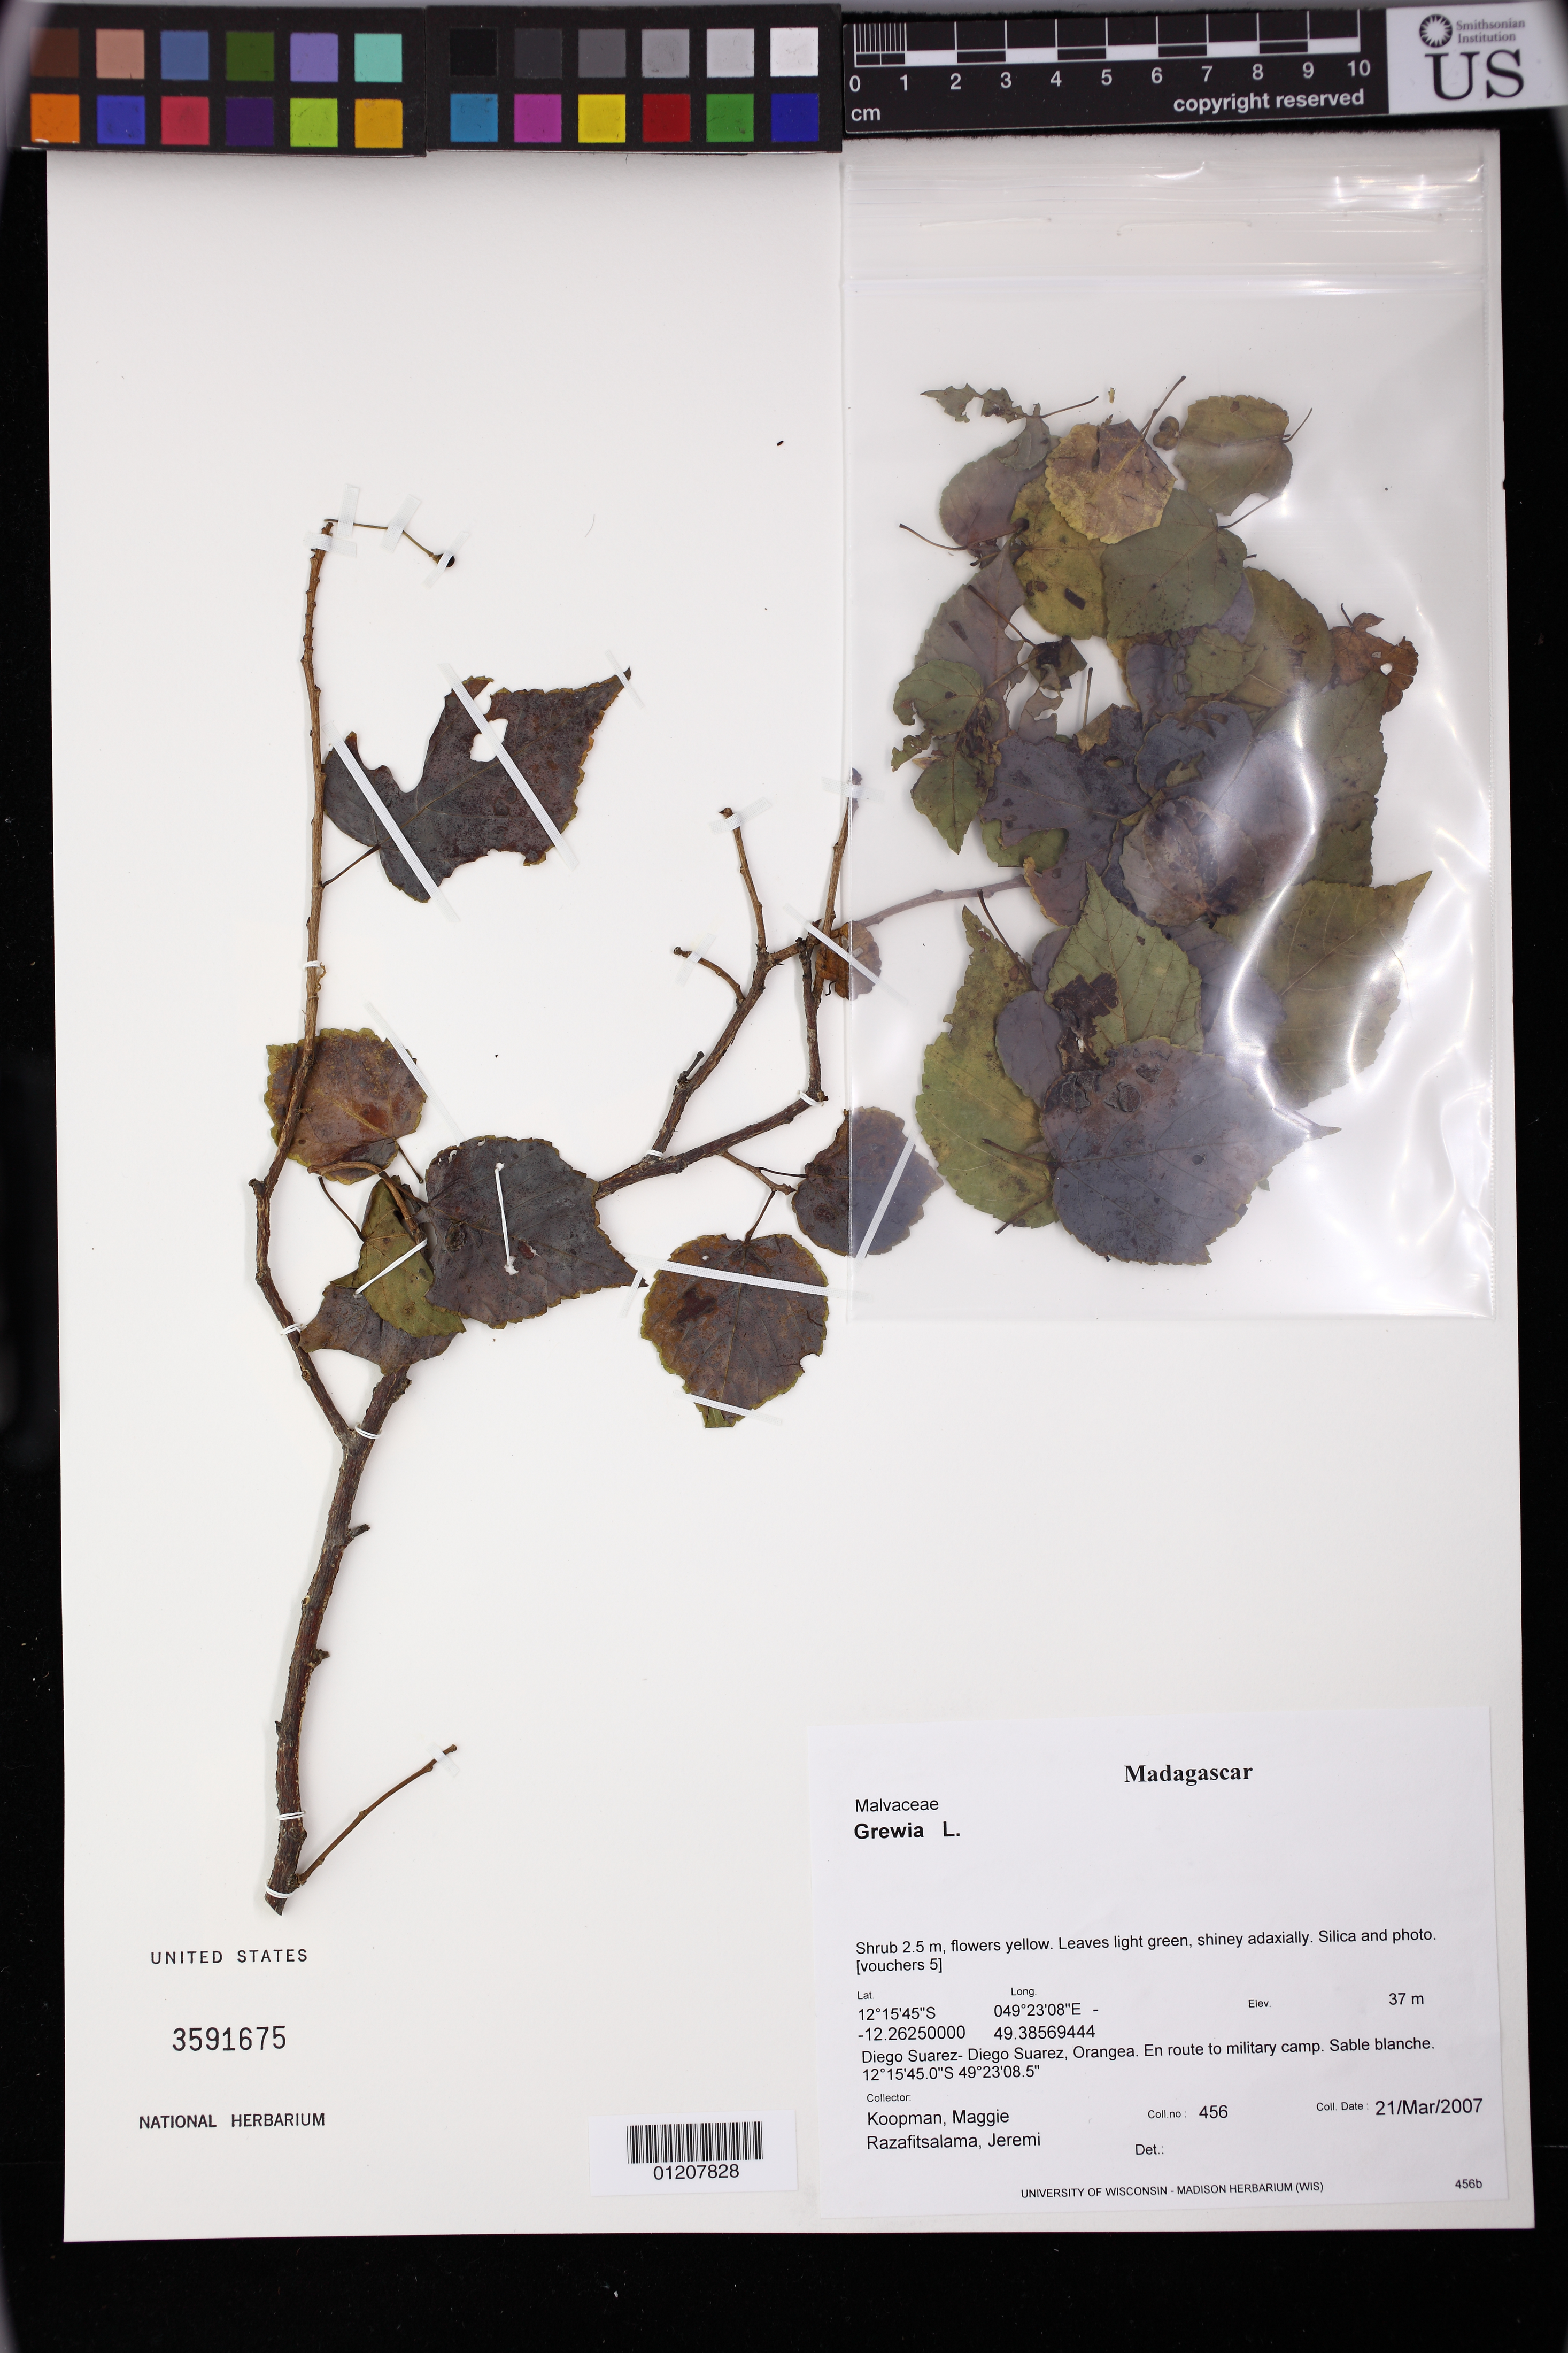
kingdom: Plantae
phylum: Tracheophyta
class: Magnoliopsida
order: Malvales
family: Malvaceae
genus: Grewia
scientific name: Grewia sp.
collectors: M. M. Koopman & J. Razafitsalama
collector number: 456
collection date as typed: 21 Mar 2007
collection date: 2007-03-21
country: Madagascar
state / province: Diana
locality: Diego Suarez - Diego Suarez, Orangea. En route to military camp. Sable blanche.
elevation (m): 37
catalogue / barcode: US 3591675